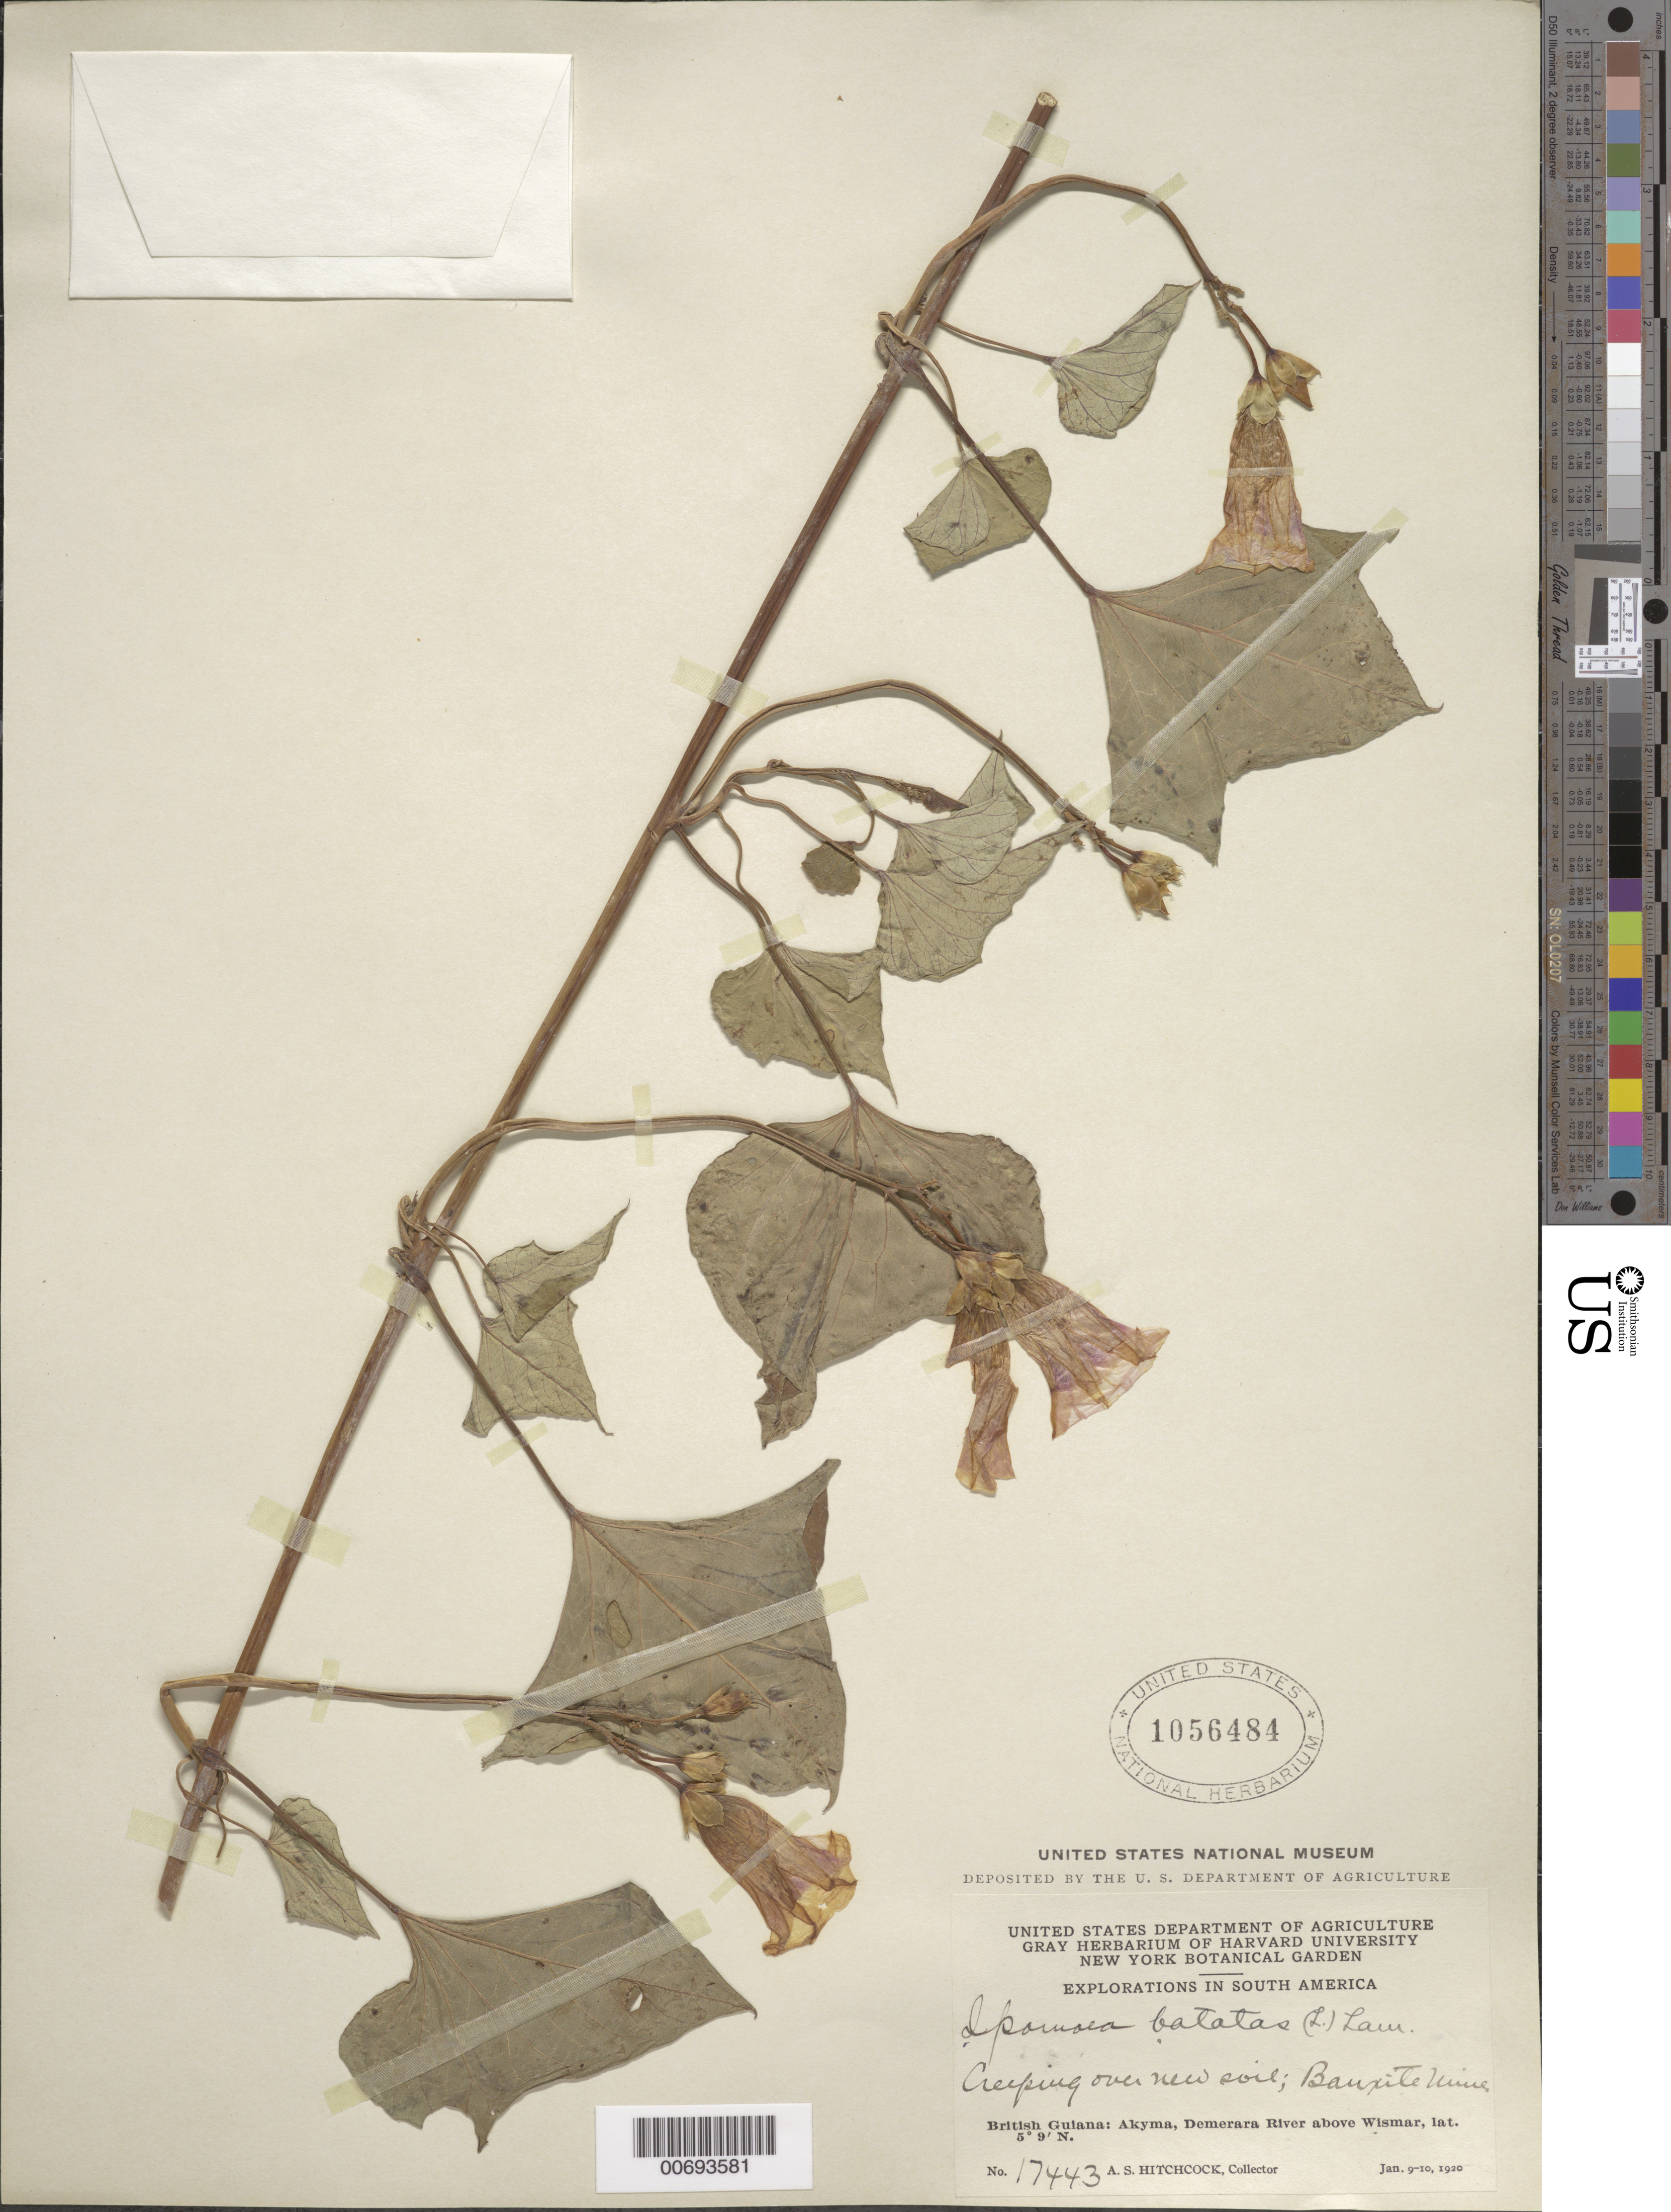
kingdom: Plantae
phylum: Tracheophyta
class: Magnoliopsida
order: Solanales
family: Convolvulaceae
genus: Ipomoea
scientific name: Ipomoea batatas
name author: (L.) Lam.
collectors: A. S. Hitchcock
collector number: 17443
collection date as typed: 9-Jan-20 to 10-Jan-20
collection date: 1920-01-09/1920-01-10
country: Guyana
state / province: U. Demerara-Berbice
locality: Akyma, Demerara River above Wismar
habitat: New soil, bauxite mine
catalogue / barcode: US 1056484